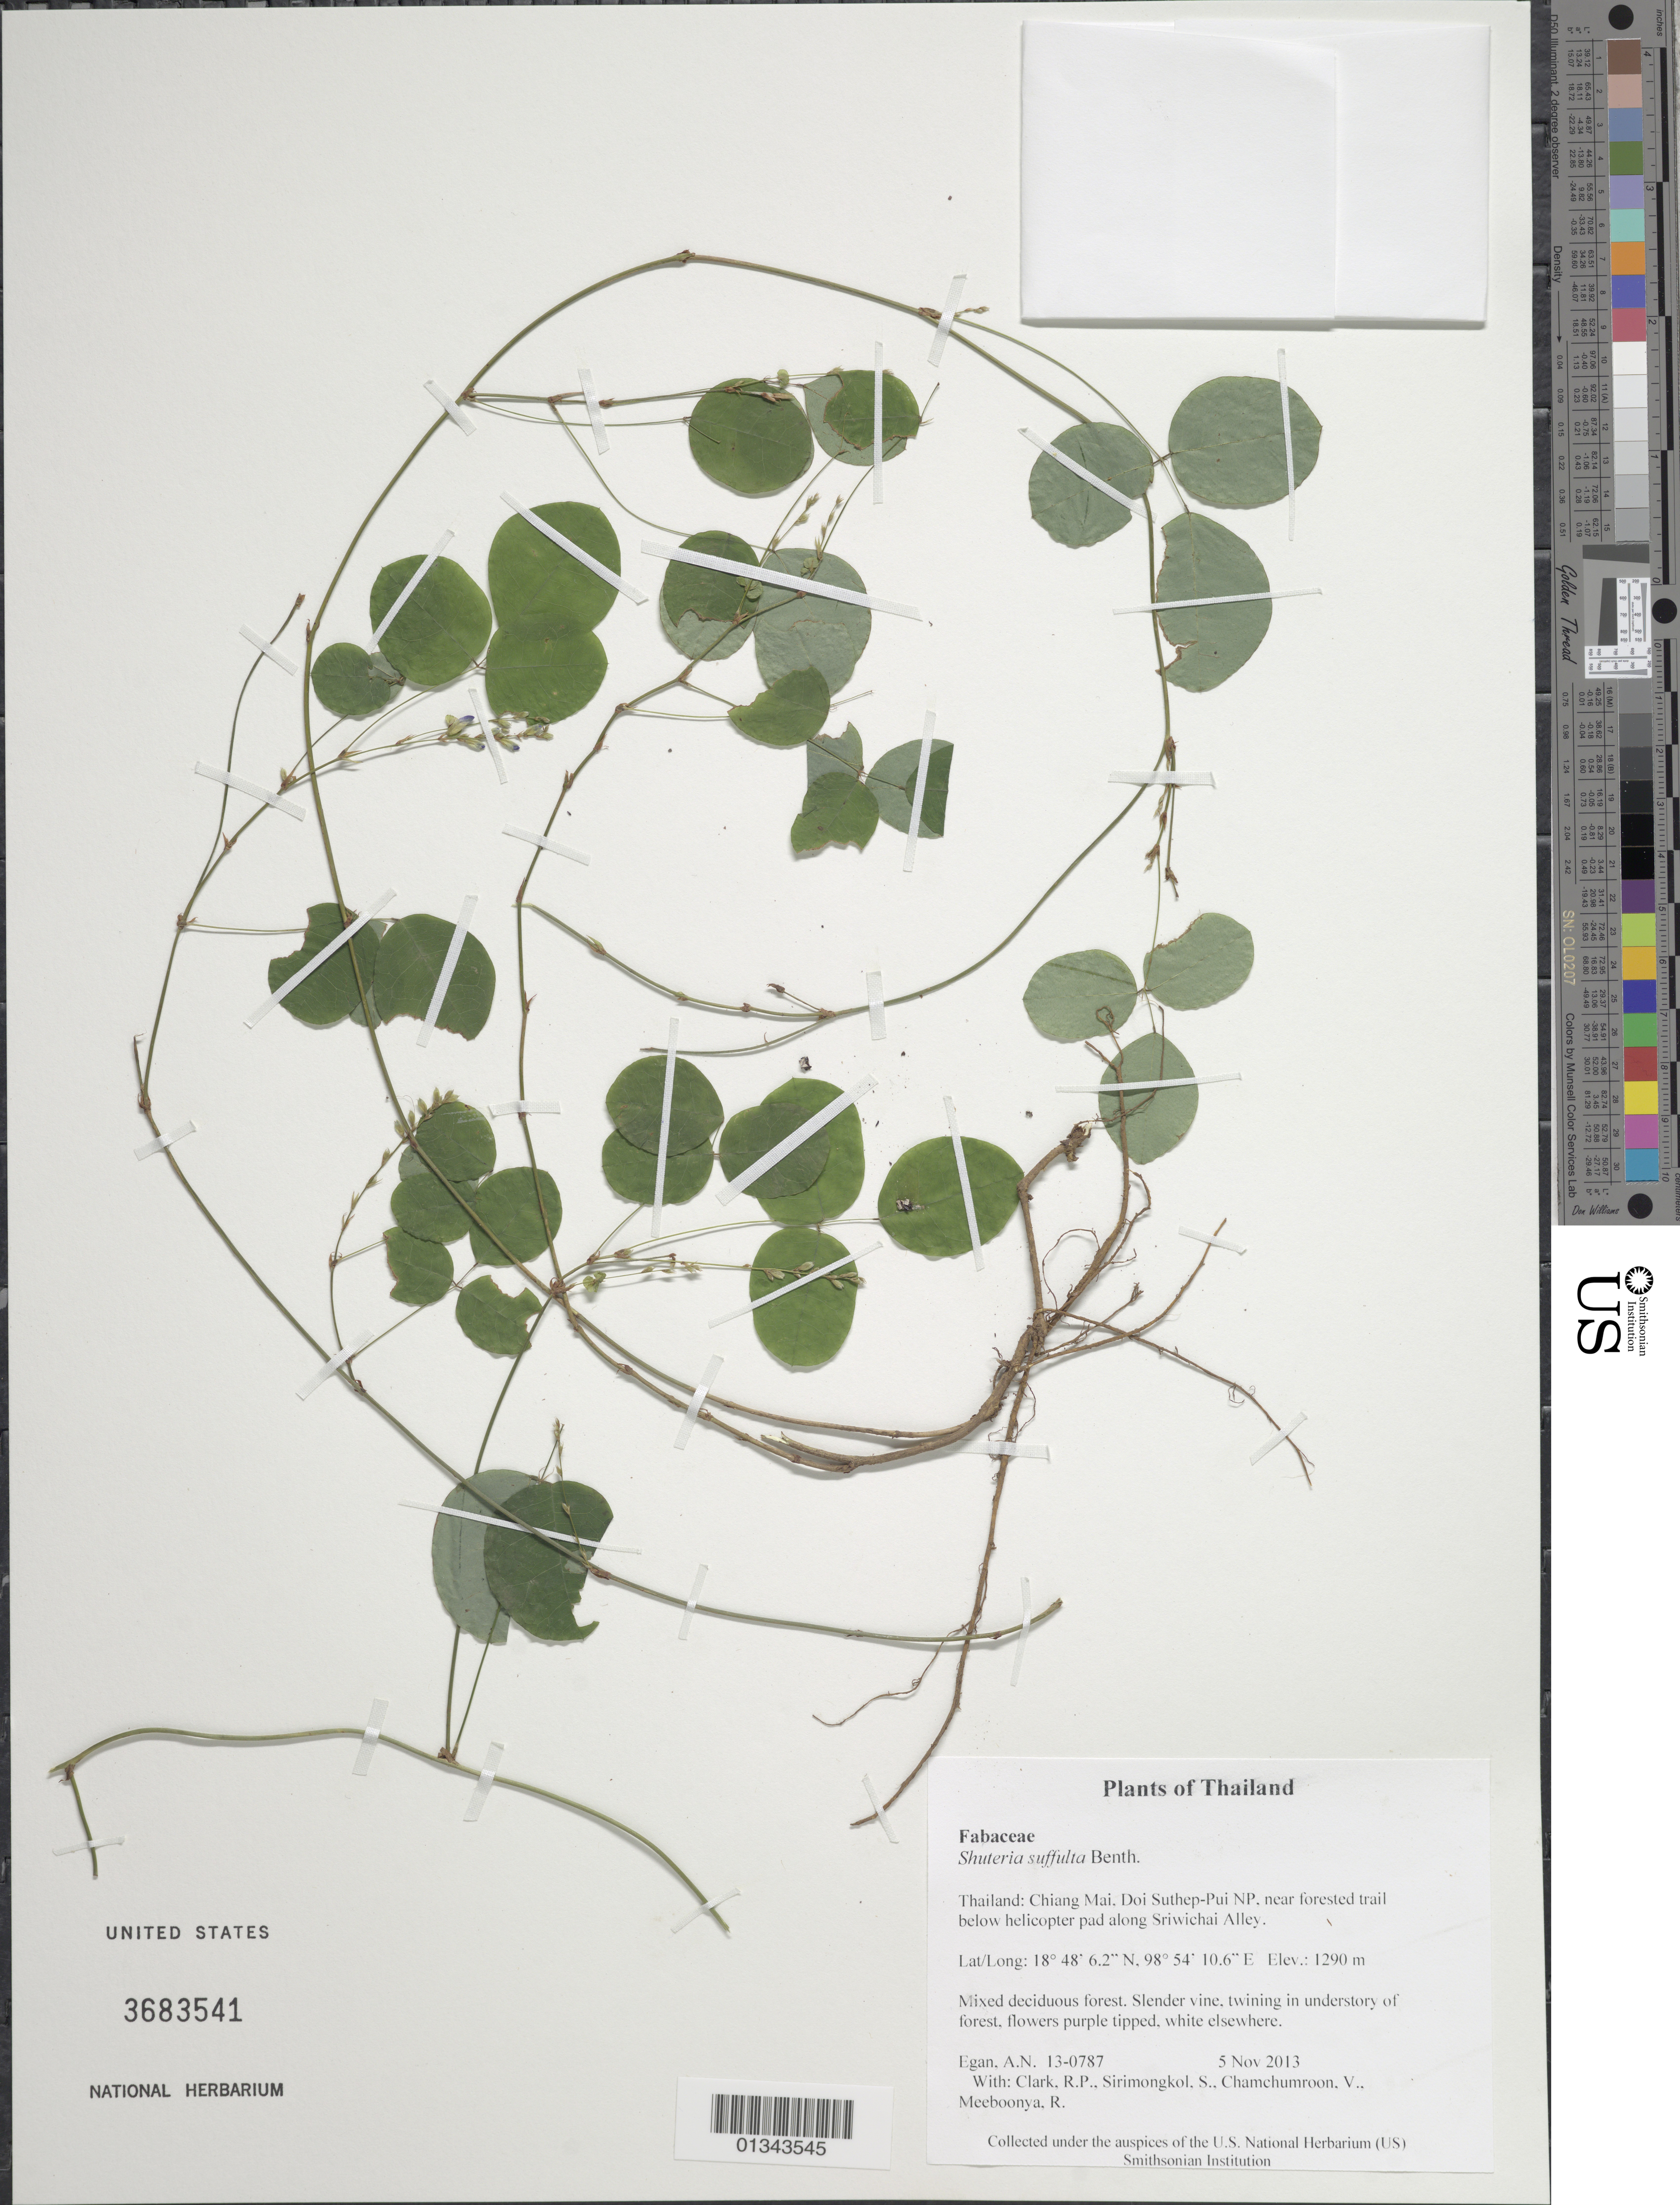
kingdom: Plantae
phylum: Tracheophyta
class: Magnoliopsida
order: Fabales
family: Fabaceae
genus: Shuteria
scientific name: Shuteria suffulta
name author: Benth.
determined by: Egan, Ashley N., (US), Smithsonian Institution - National Museum of Natural History (UNITED STATES)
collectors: A. N. Egan, R. P. Clark, S. Sirimongkol, V. Chamchumroon & R. Meeboonya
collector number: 13-0787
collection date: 2013-11-05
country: Thailand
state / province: Chiang Mai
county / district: Mueang Chiang Mai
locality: Doi Suthep-Pui NP, near forested trail below helicopter pad along Sriwichai Alley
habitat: Mixed deciduous forest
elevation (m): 1290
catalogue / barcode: US 3683541